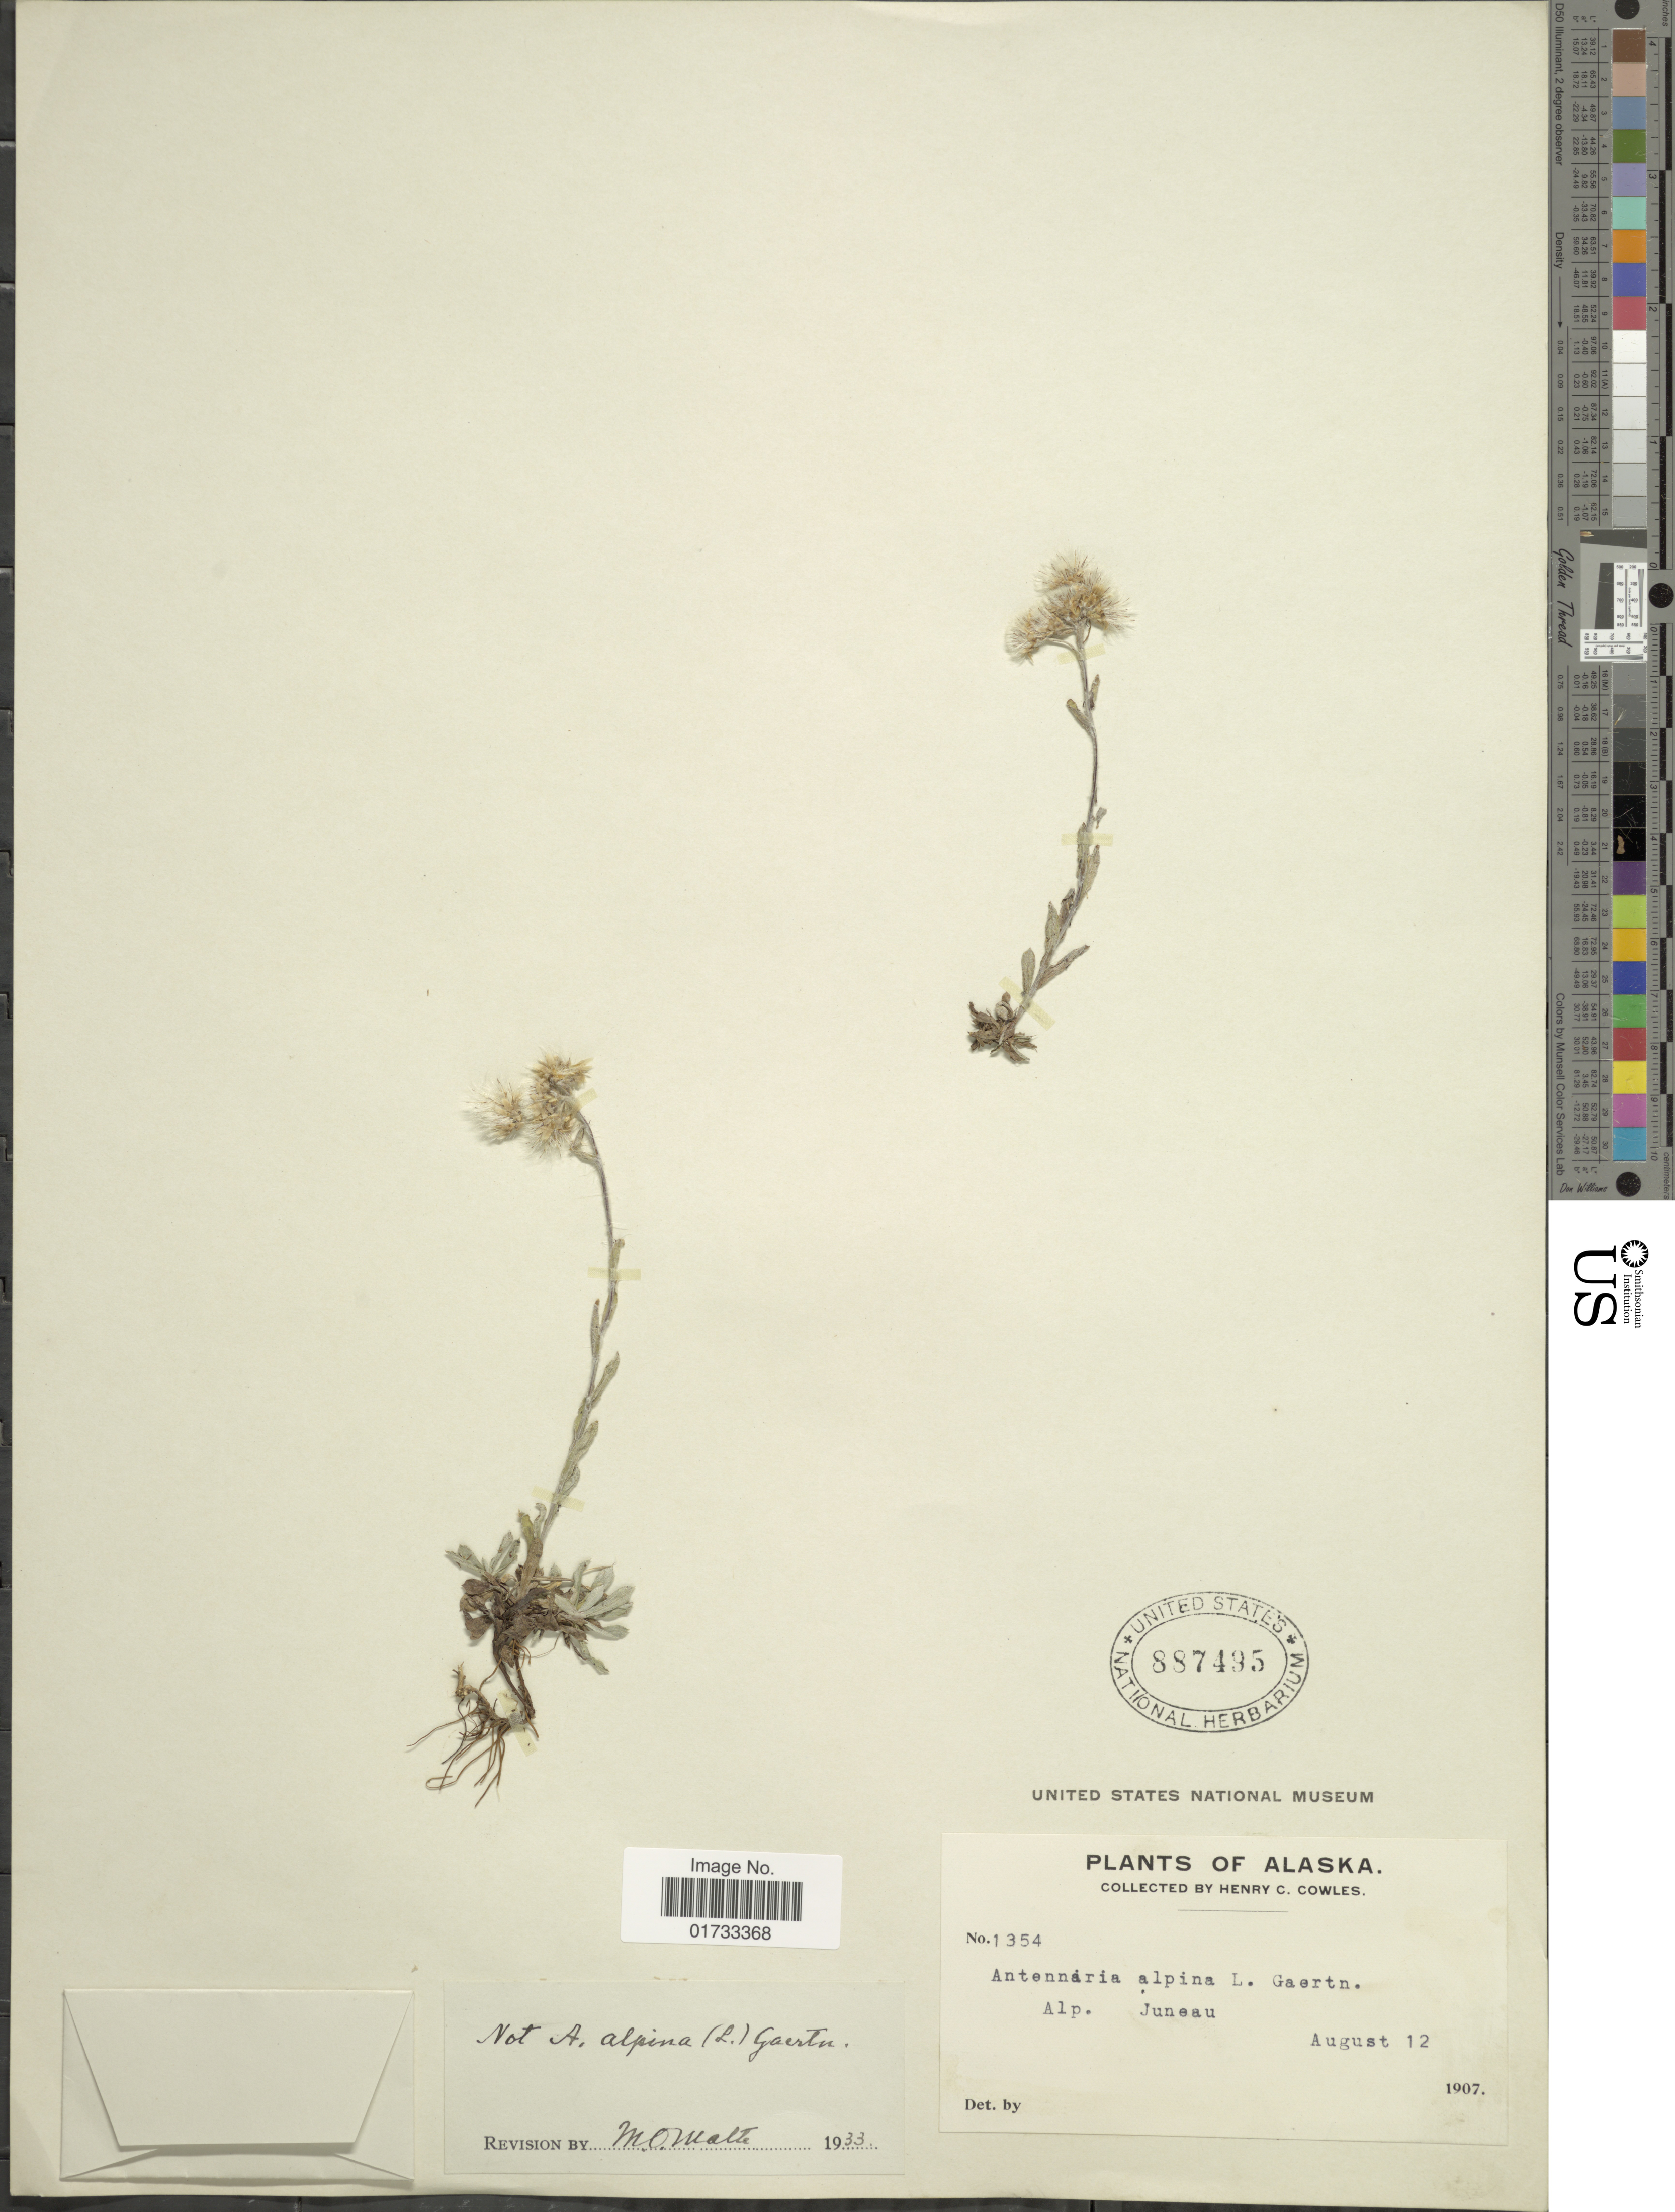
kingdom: Plantae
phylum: Tracheophyta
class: Magnoliopsida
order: Asterales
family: Asteraceae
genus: Antennaria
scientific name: Antennaria sp.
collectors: H. Cowles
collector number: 1354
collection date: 1907-08-12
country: United States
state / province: Alaska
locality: Alp. Juneau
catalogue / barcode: US 887495